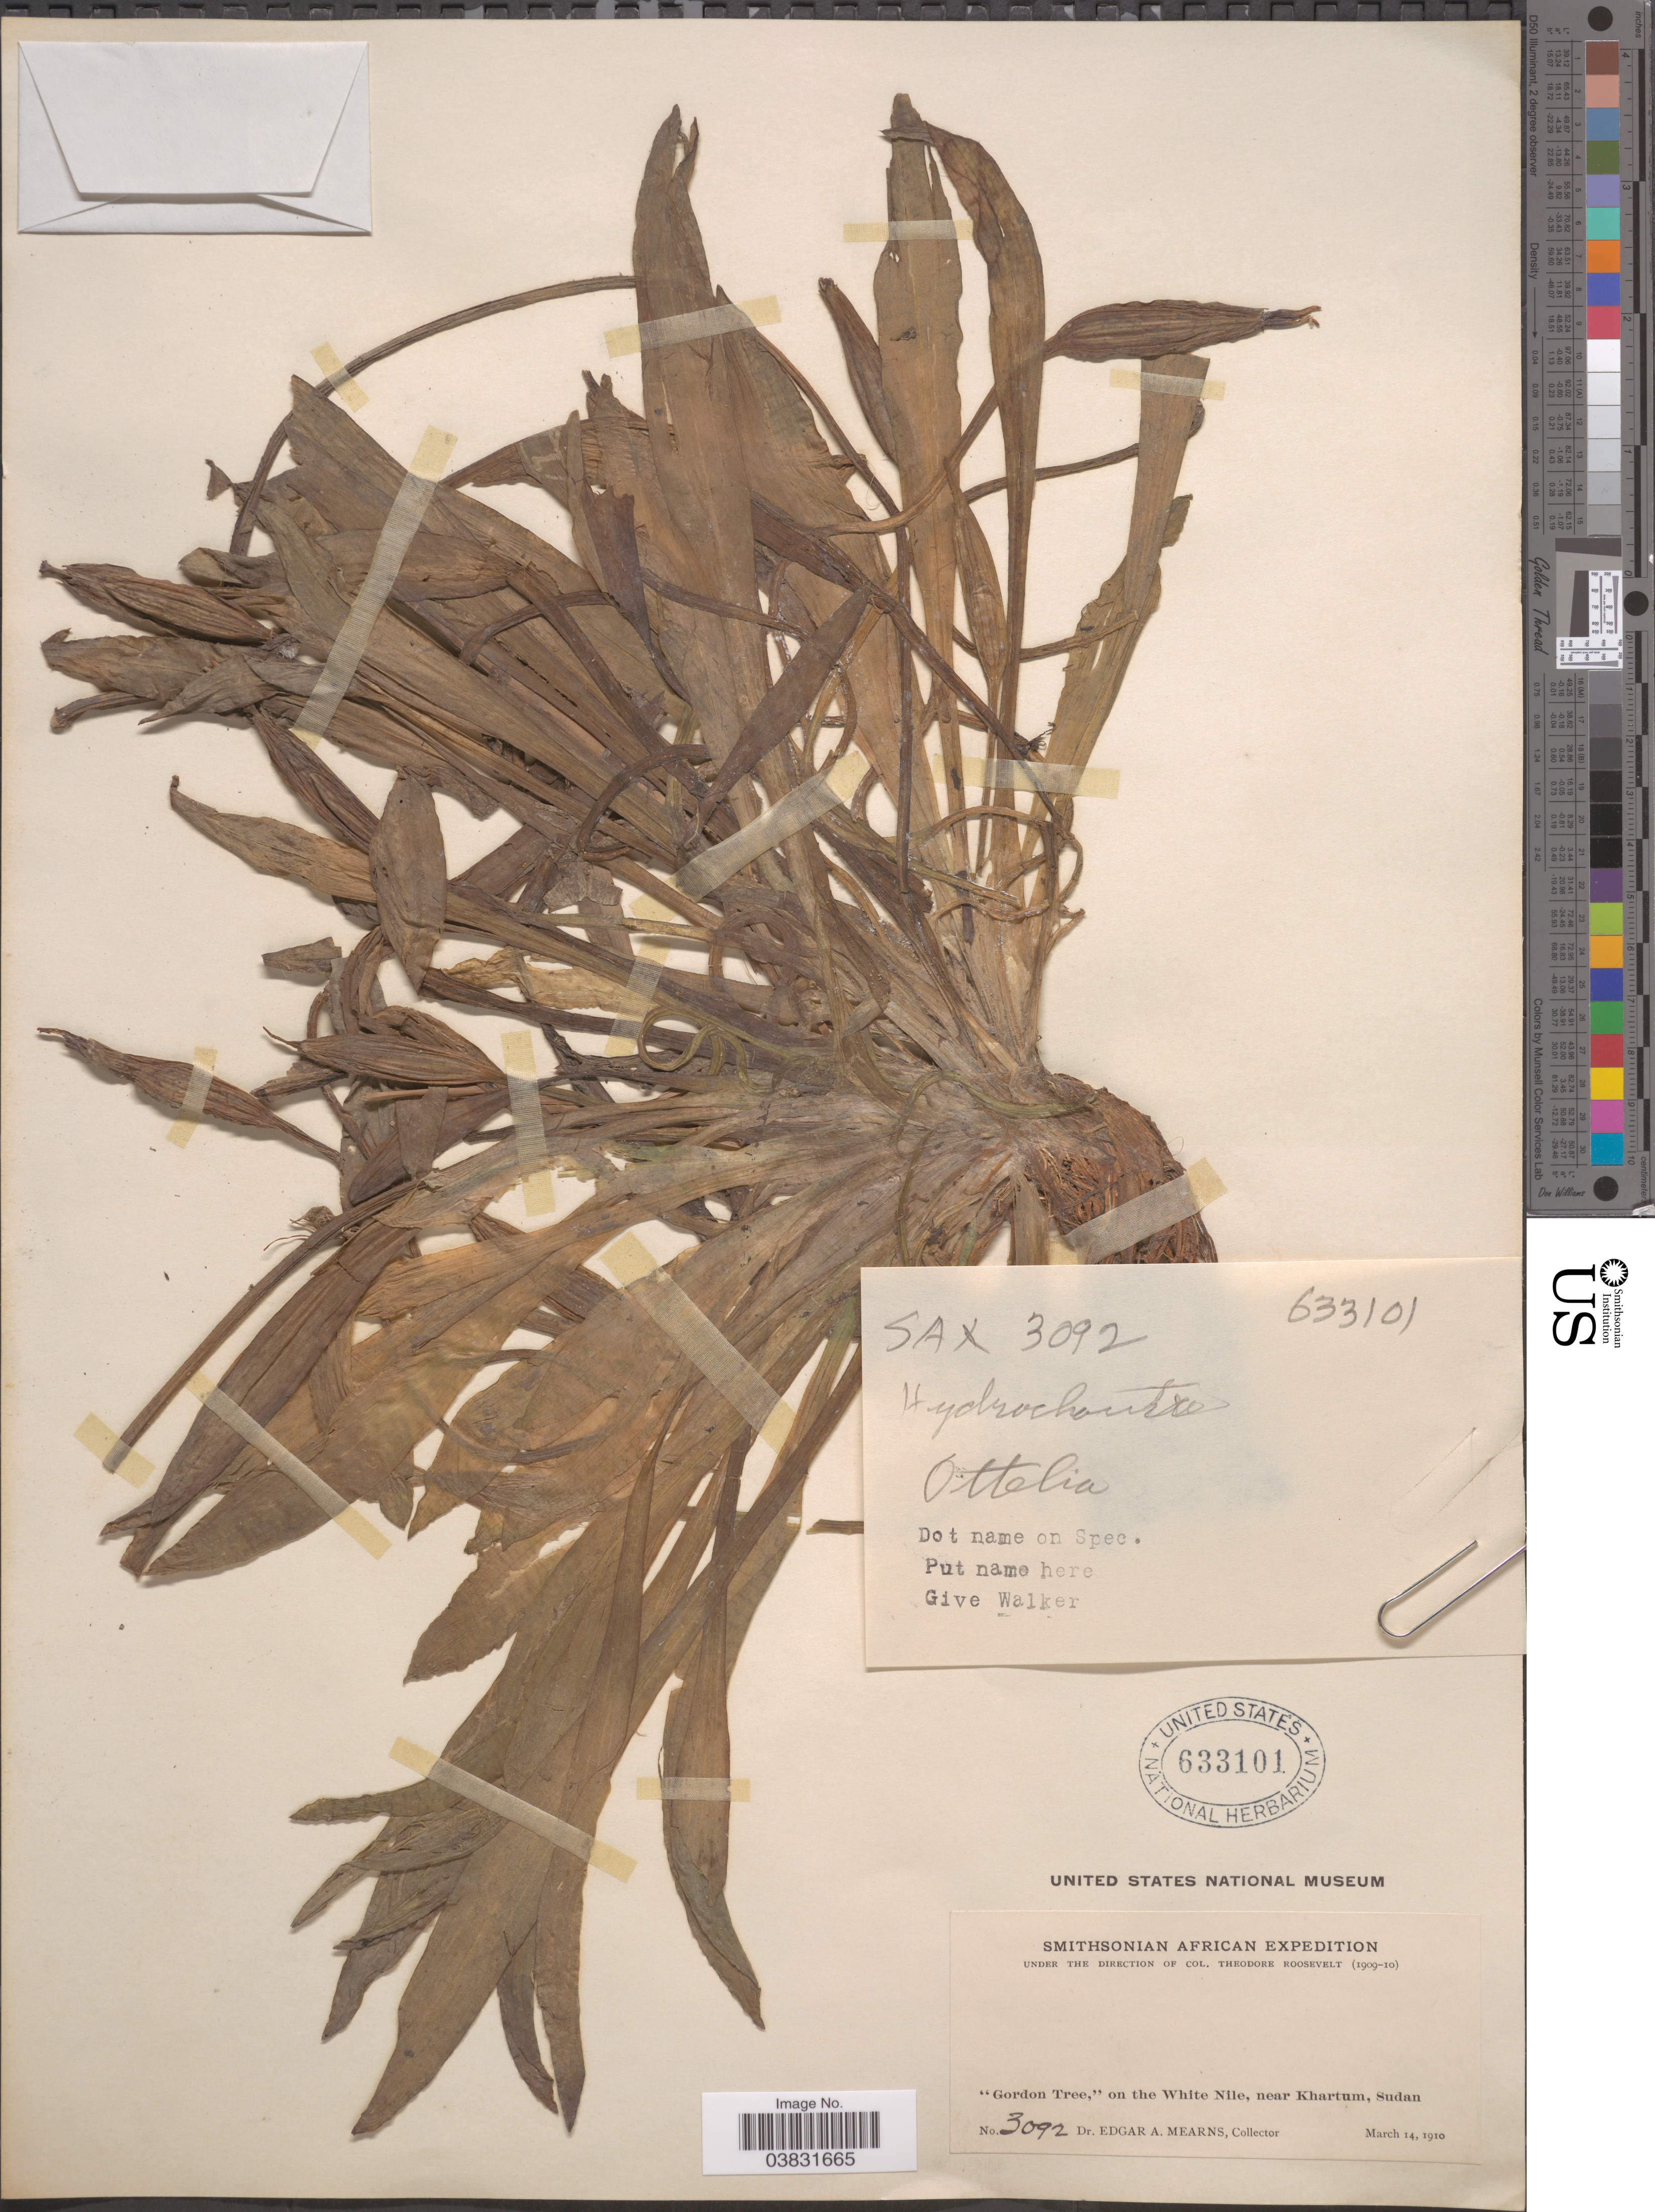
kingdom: Plantae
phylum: Tracheophyta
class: Liliopsida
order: Alismatales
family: Hydrocharitaceae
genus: Ottelia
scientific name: Ottelia sp.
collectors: E. A. Mearns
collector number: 3092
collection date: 1910-03-14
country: Sudan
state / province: Al Kharţūm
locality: Gordon Tree,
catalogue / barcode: US 633101